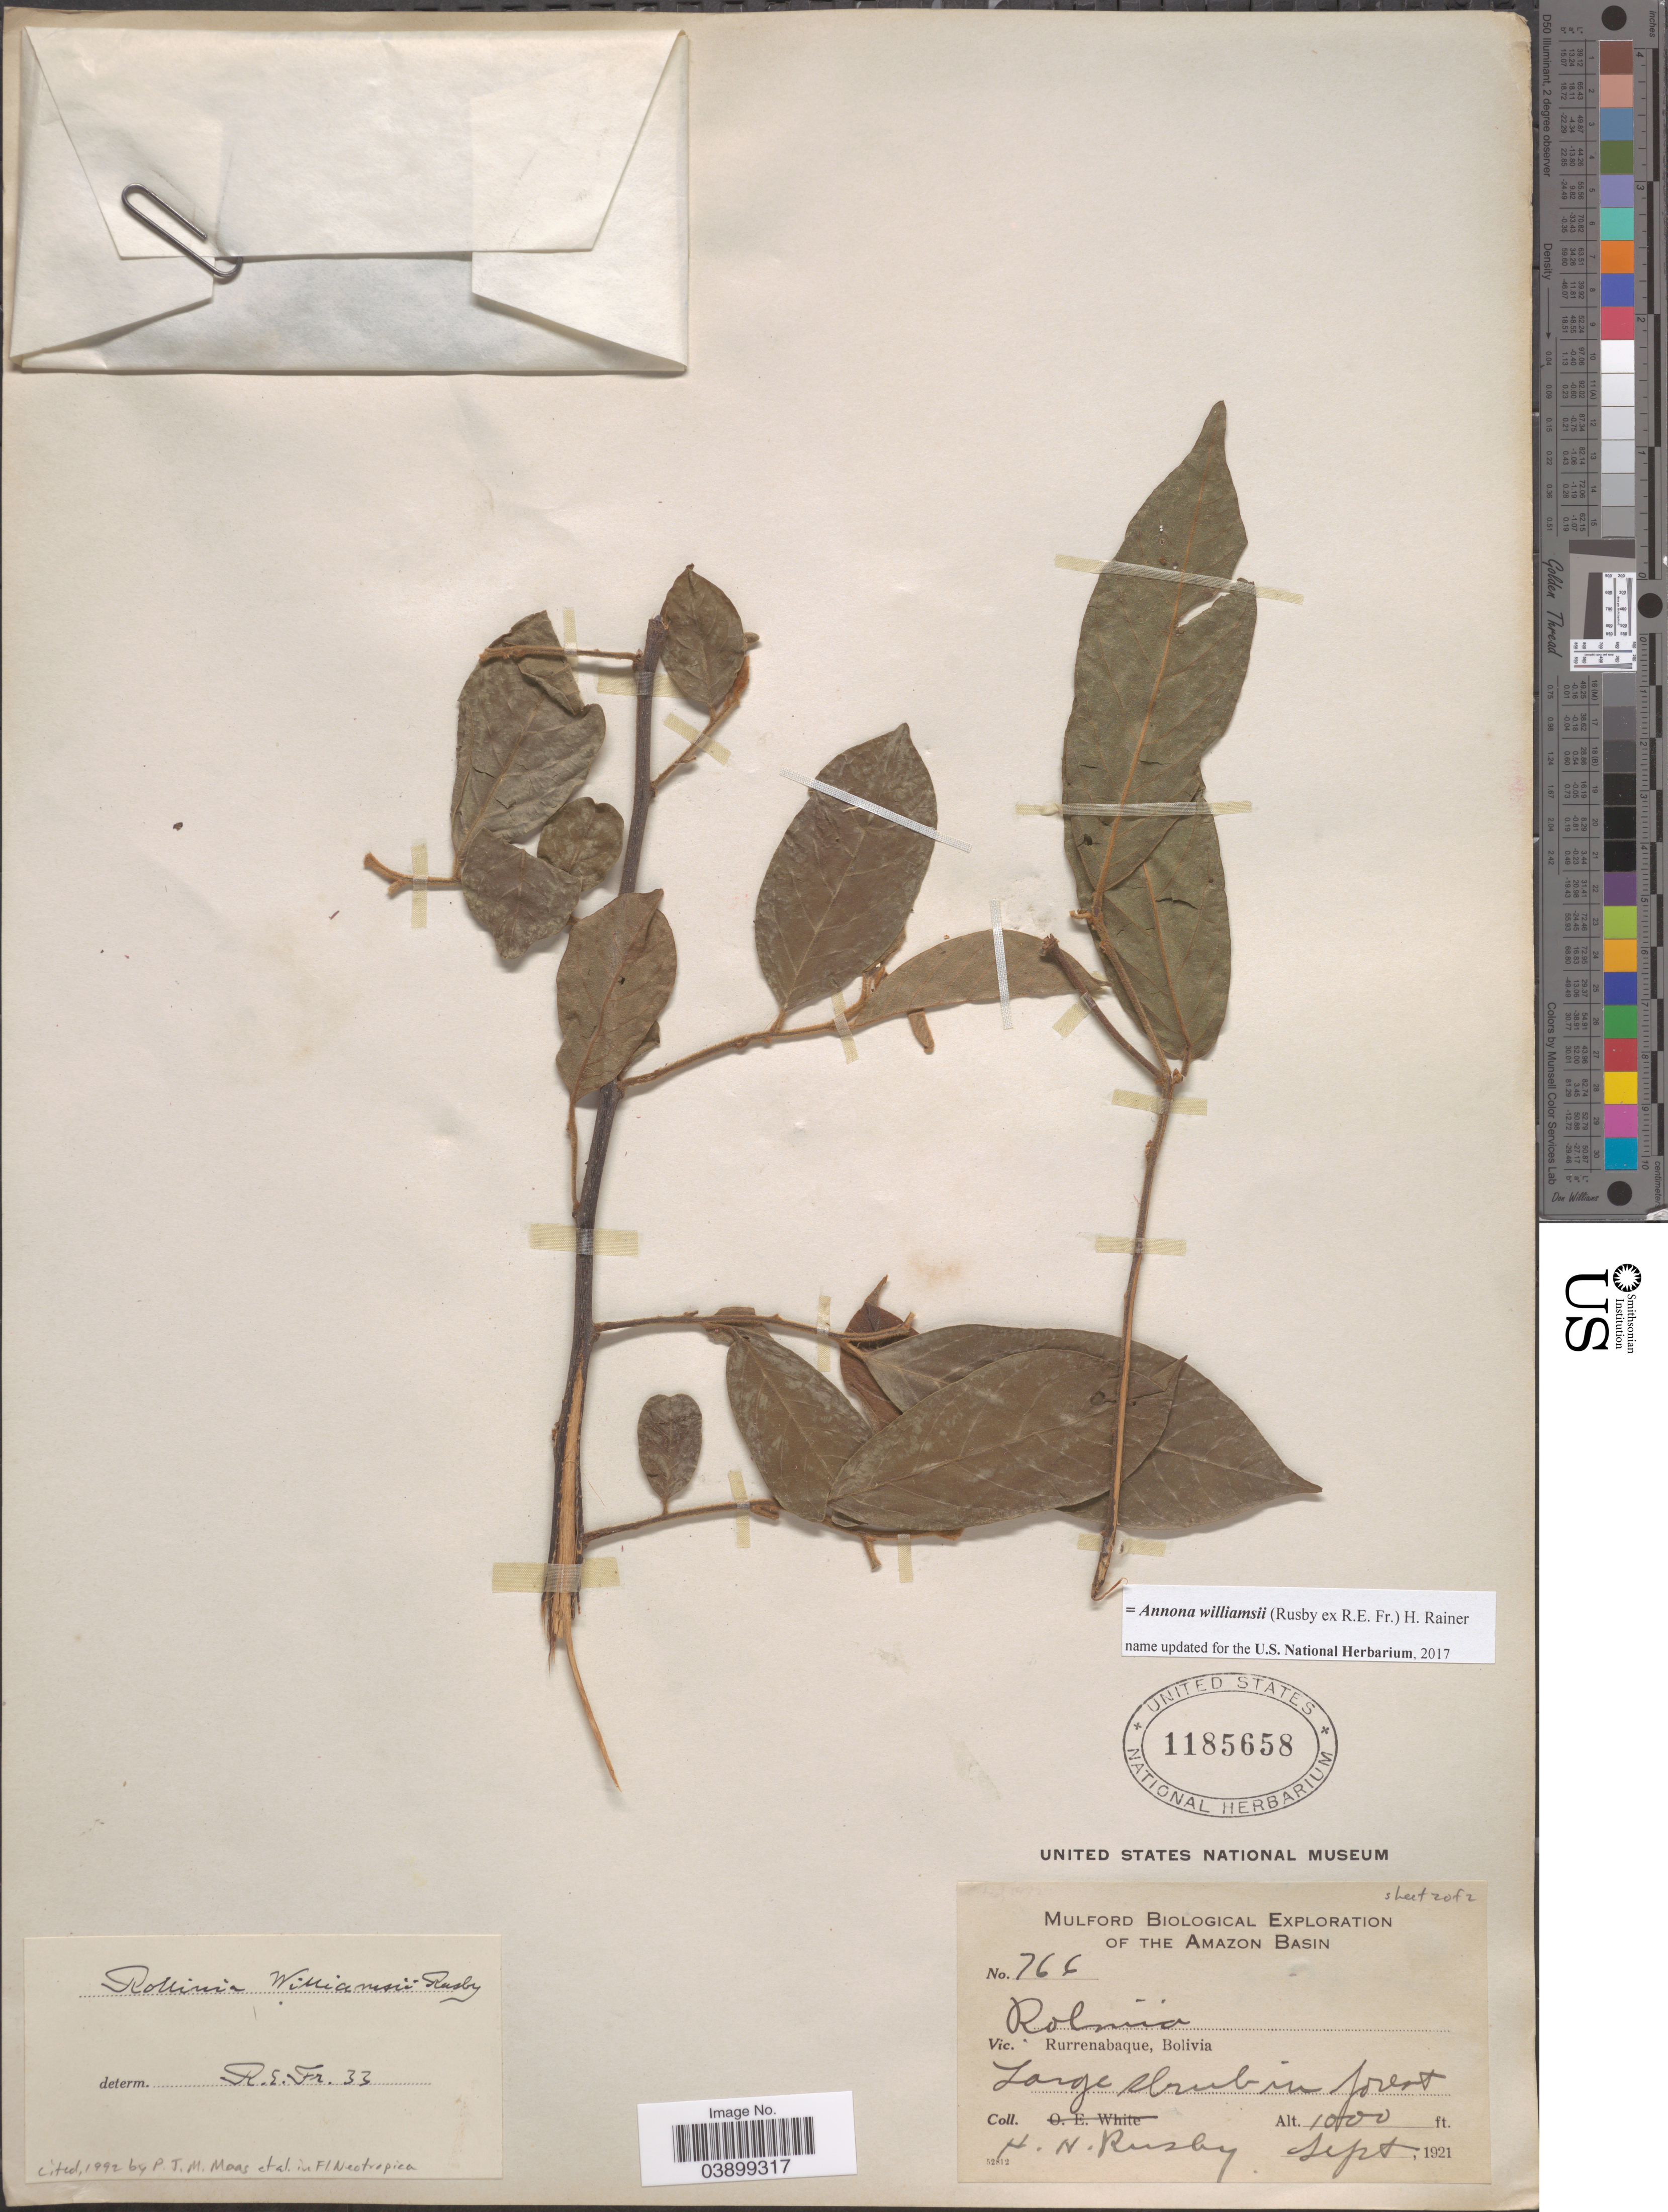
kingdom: Plantae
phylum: Tracheophyta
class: Magnoliopsida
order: Magnoliales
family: Annonaceae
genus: Annona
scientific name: Annona williamsii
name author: (Rusby ex R.E. Fr.) H. Rainer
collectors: H. H. Rusby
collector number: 766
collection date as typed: Sept. 1921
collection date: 1921-09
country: Bolivia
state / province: Beni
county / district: José Ballivián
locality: Rurrenabaque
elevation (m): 305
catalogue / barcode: US 1185658